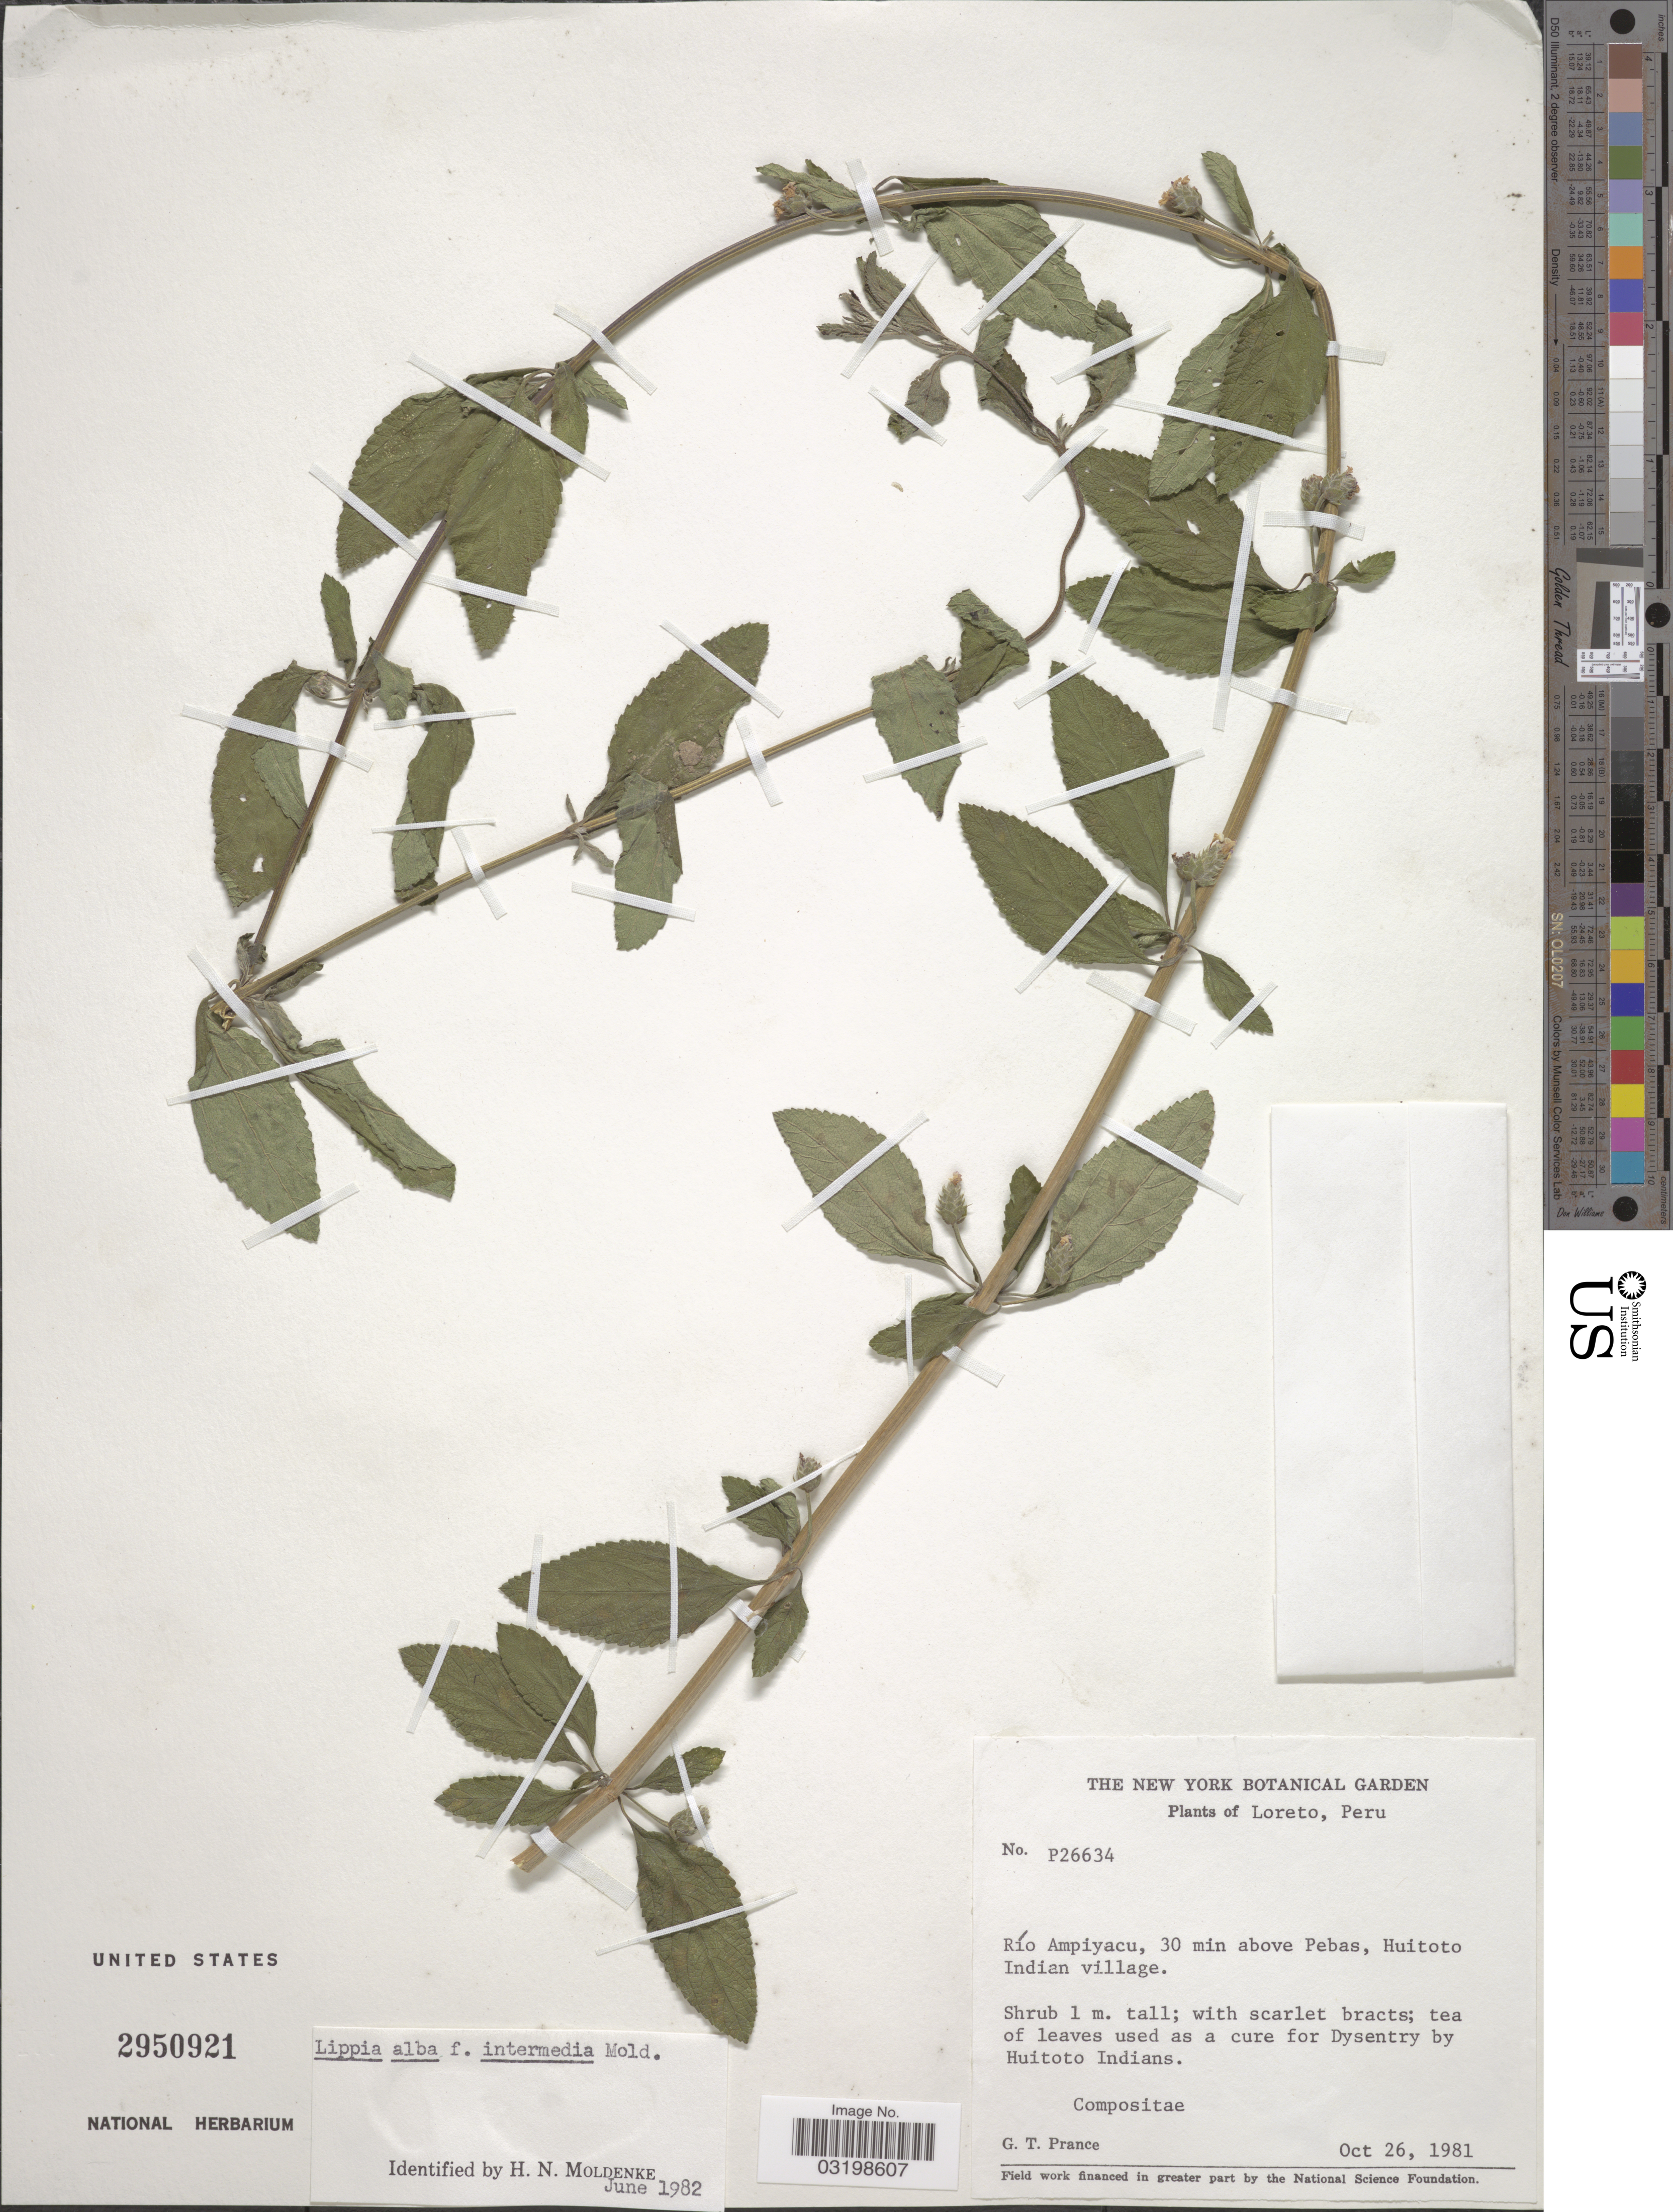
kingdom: Plantae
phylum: Tracheophyta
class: Magnoliopsida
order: Lamiales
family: Verbenaceae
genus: Lippia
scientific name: Lippia alba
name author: (Mill.) N.E. Br. ex Britton & P. Wilson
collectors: G. T. Prance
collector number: P26634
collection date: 1981-10-26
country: Peru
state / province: Loreto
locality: Río Ampiyacu, 30 min above Pebas, Huitoto Indian village.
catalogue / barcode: US 2950921